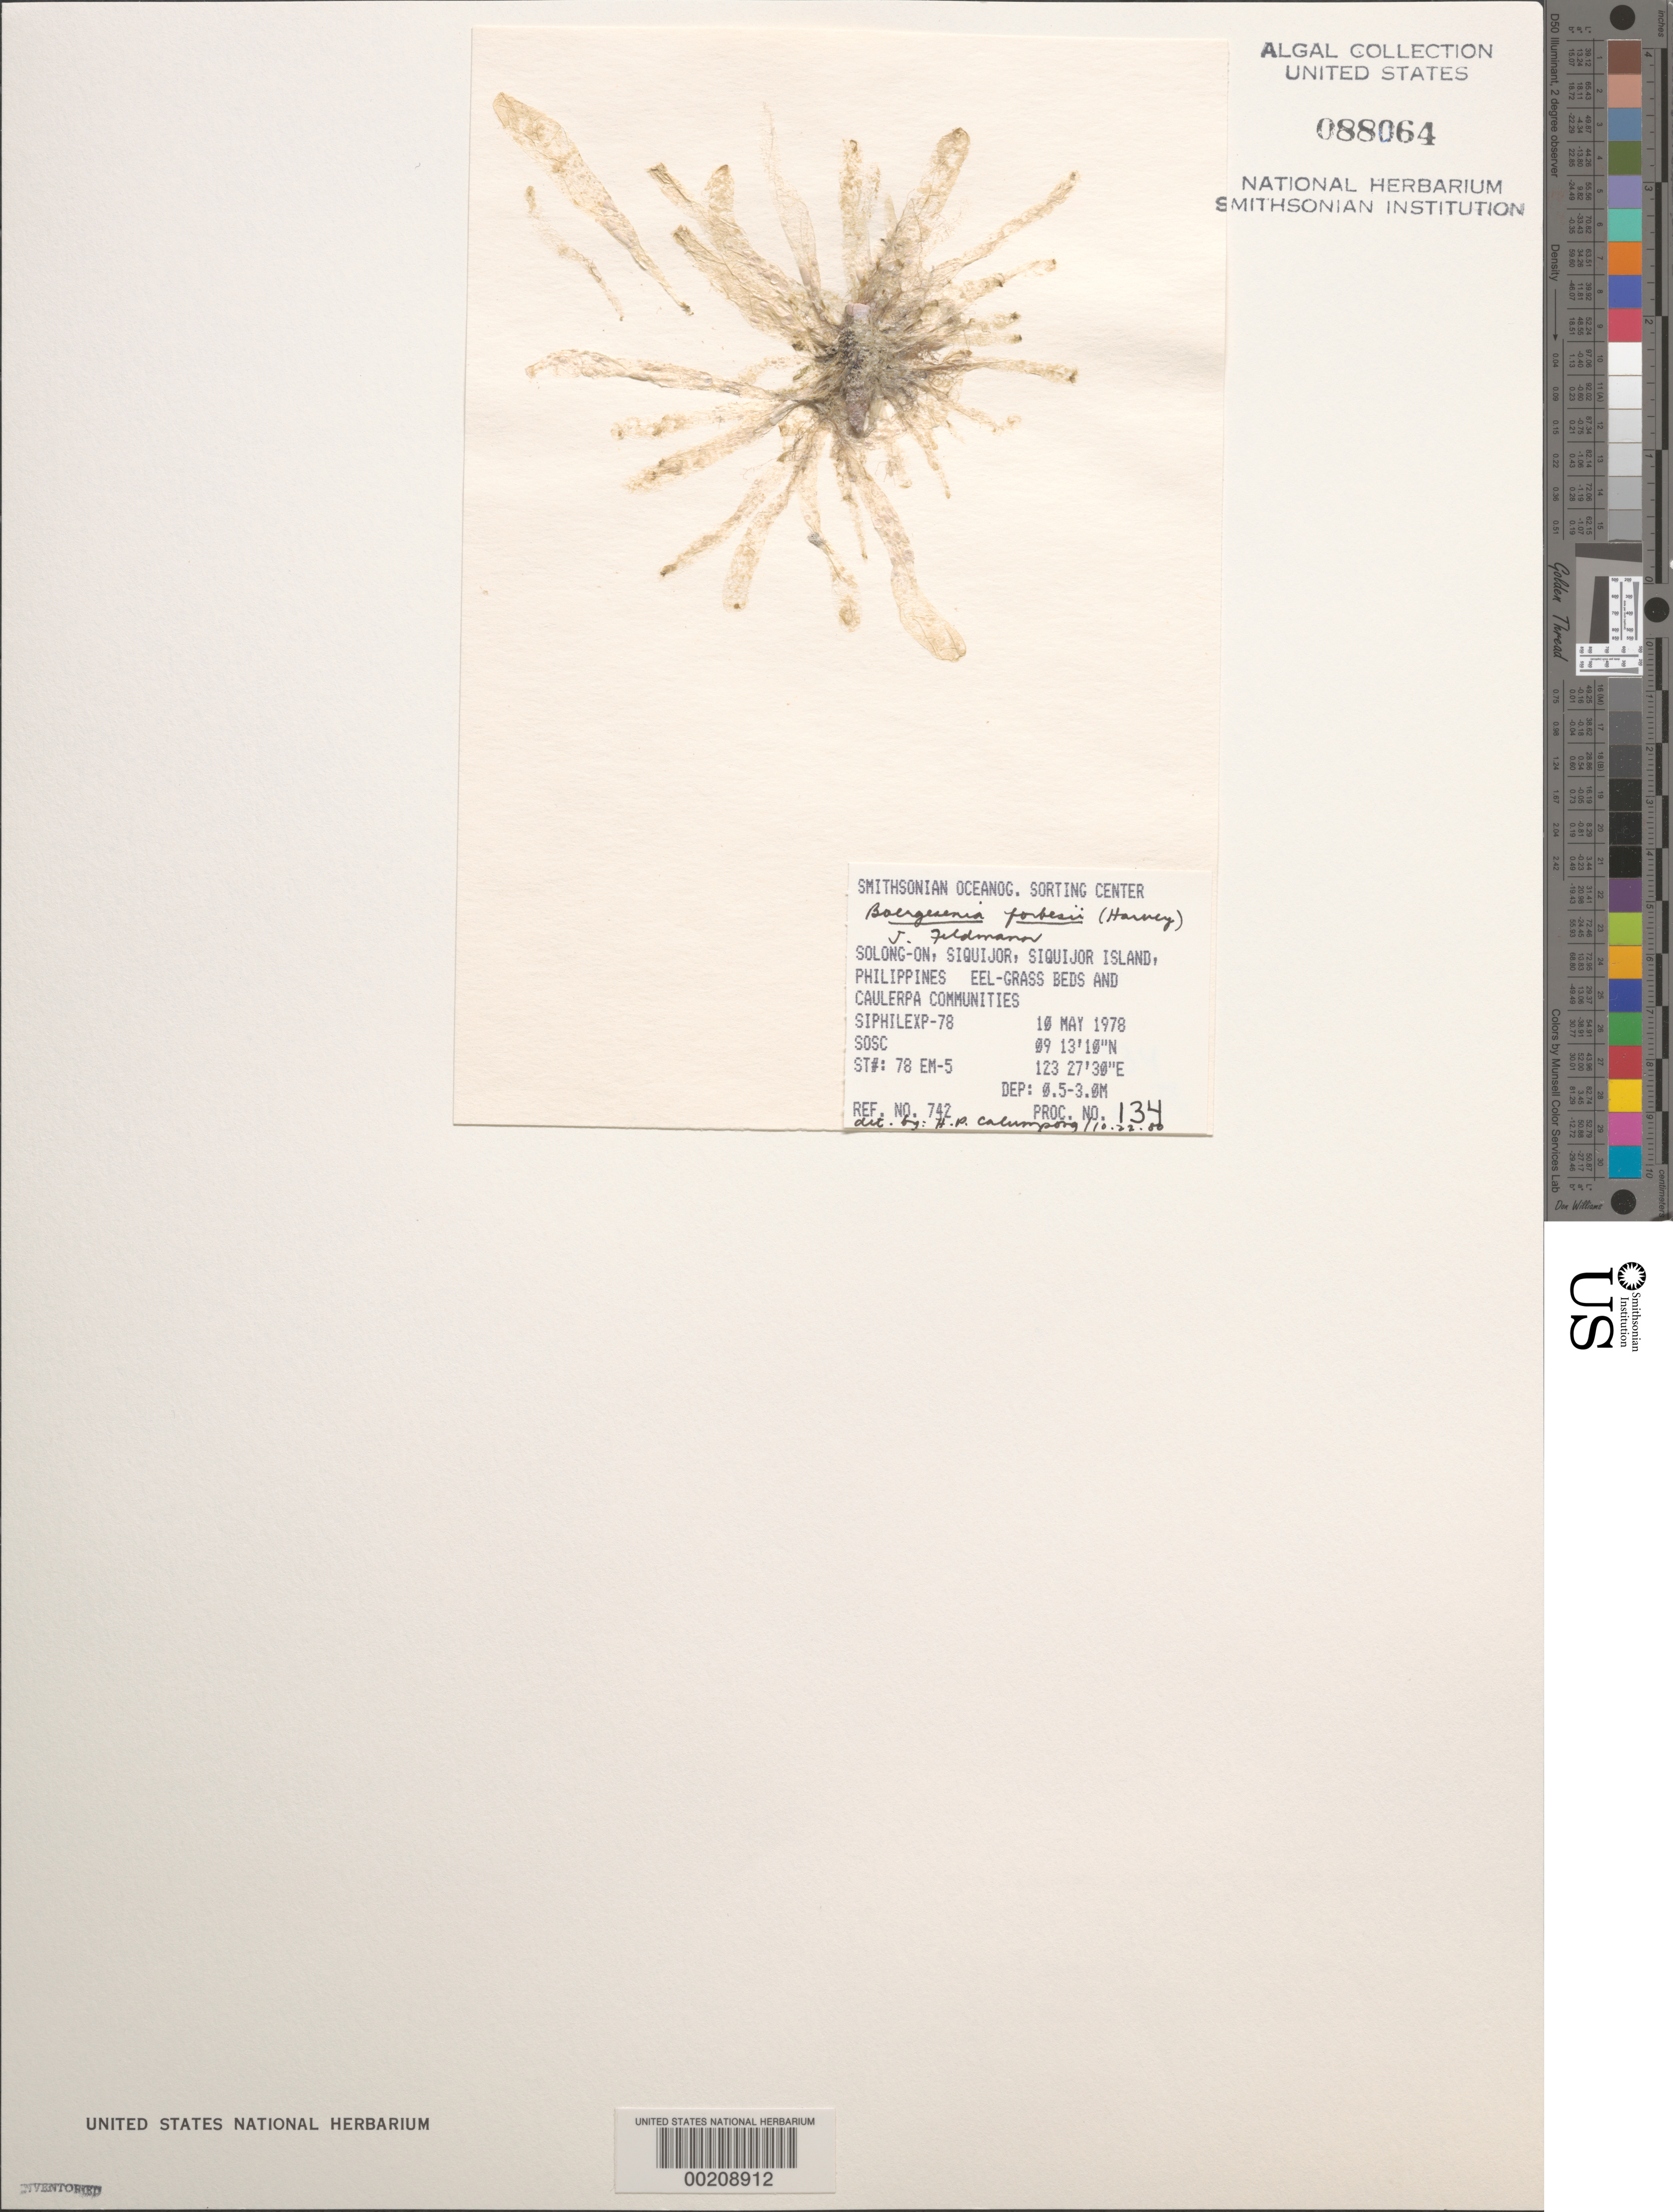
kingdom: Plantae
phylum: Chlorophyta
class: Ulvophyceae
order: Siphonocladales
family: Siphonocladaceae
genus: Boergesenia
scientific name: Boergesenia forbesii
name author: (Feldmann) Harv.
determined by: Calumpong, H. P.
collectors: SOSC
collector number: Station 78 Em-5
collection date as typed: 10 May 1978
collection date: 1978-05-10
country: Philippines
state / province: Central Visayas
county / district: Siquijor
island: Siquijor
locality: Solong-on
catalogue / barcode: US 88064